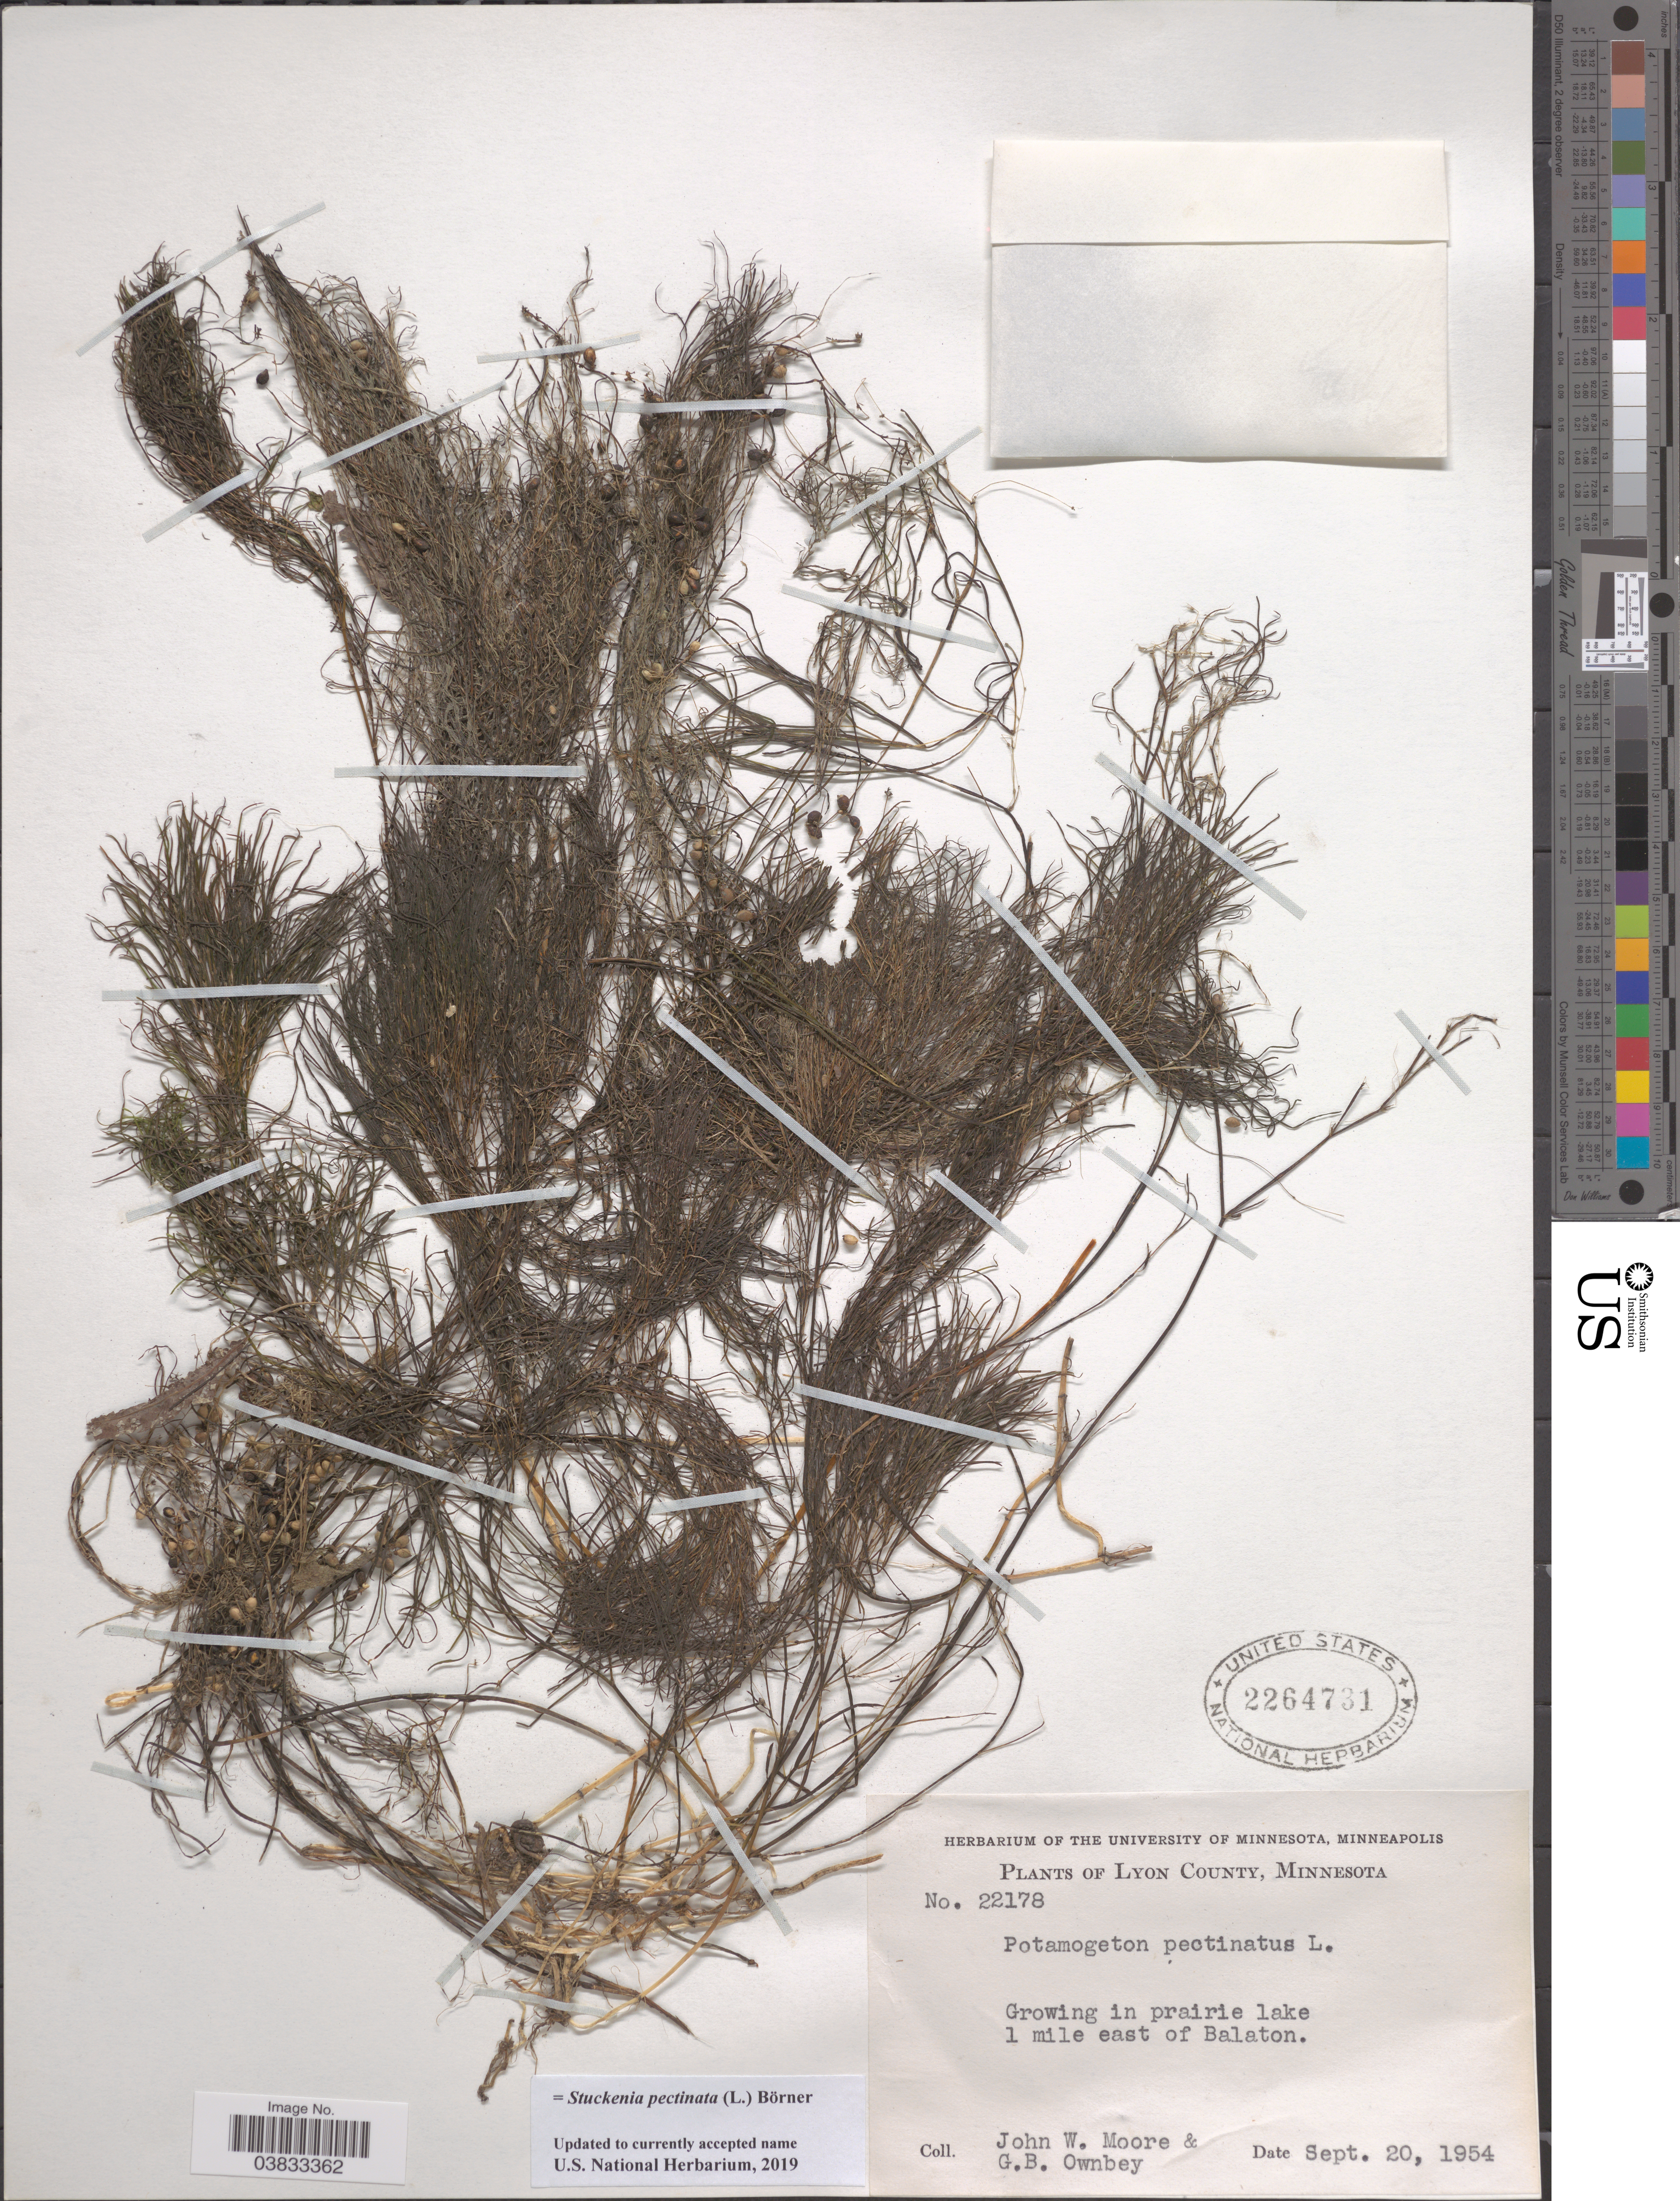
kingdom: Plantae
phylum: Tracheophyta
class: Liliopsida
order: Alismatales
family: Potamogetonaceae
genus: Stuckenia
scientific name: Stuckenia pectinata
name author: (L.) Börner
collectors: J. Moore & G. B. Ownbey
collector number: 22178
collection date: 1954-09-20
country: United States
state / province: Minnesota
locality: Lyon County. In prairie lake 1 mile east of Balaton.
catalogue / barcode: US 2264731